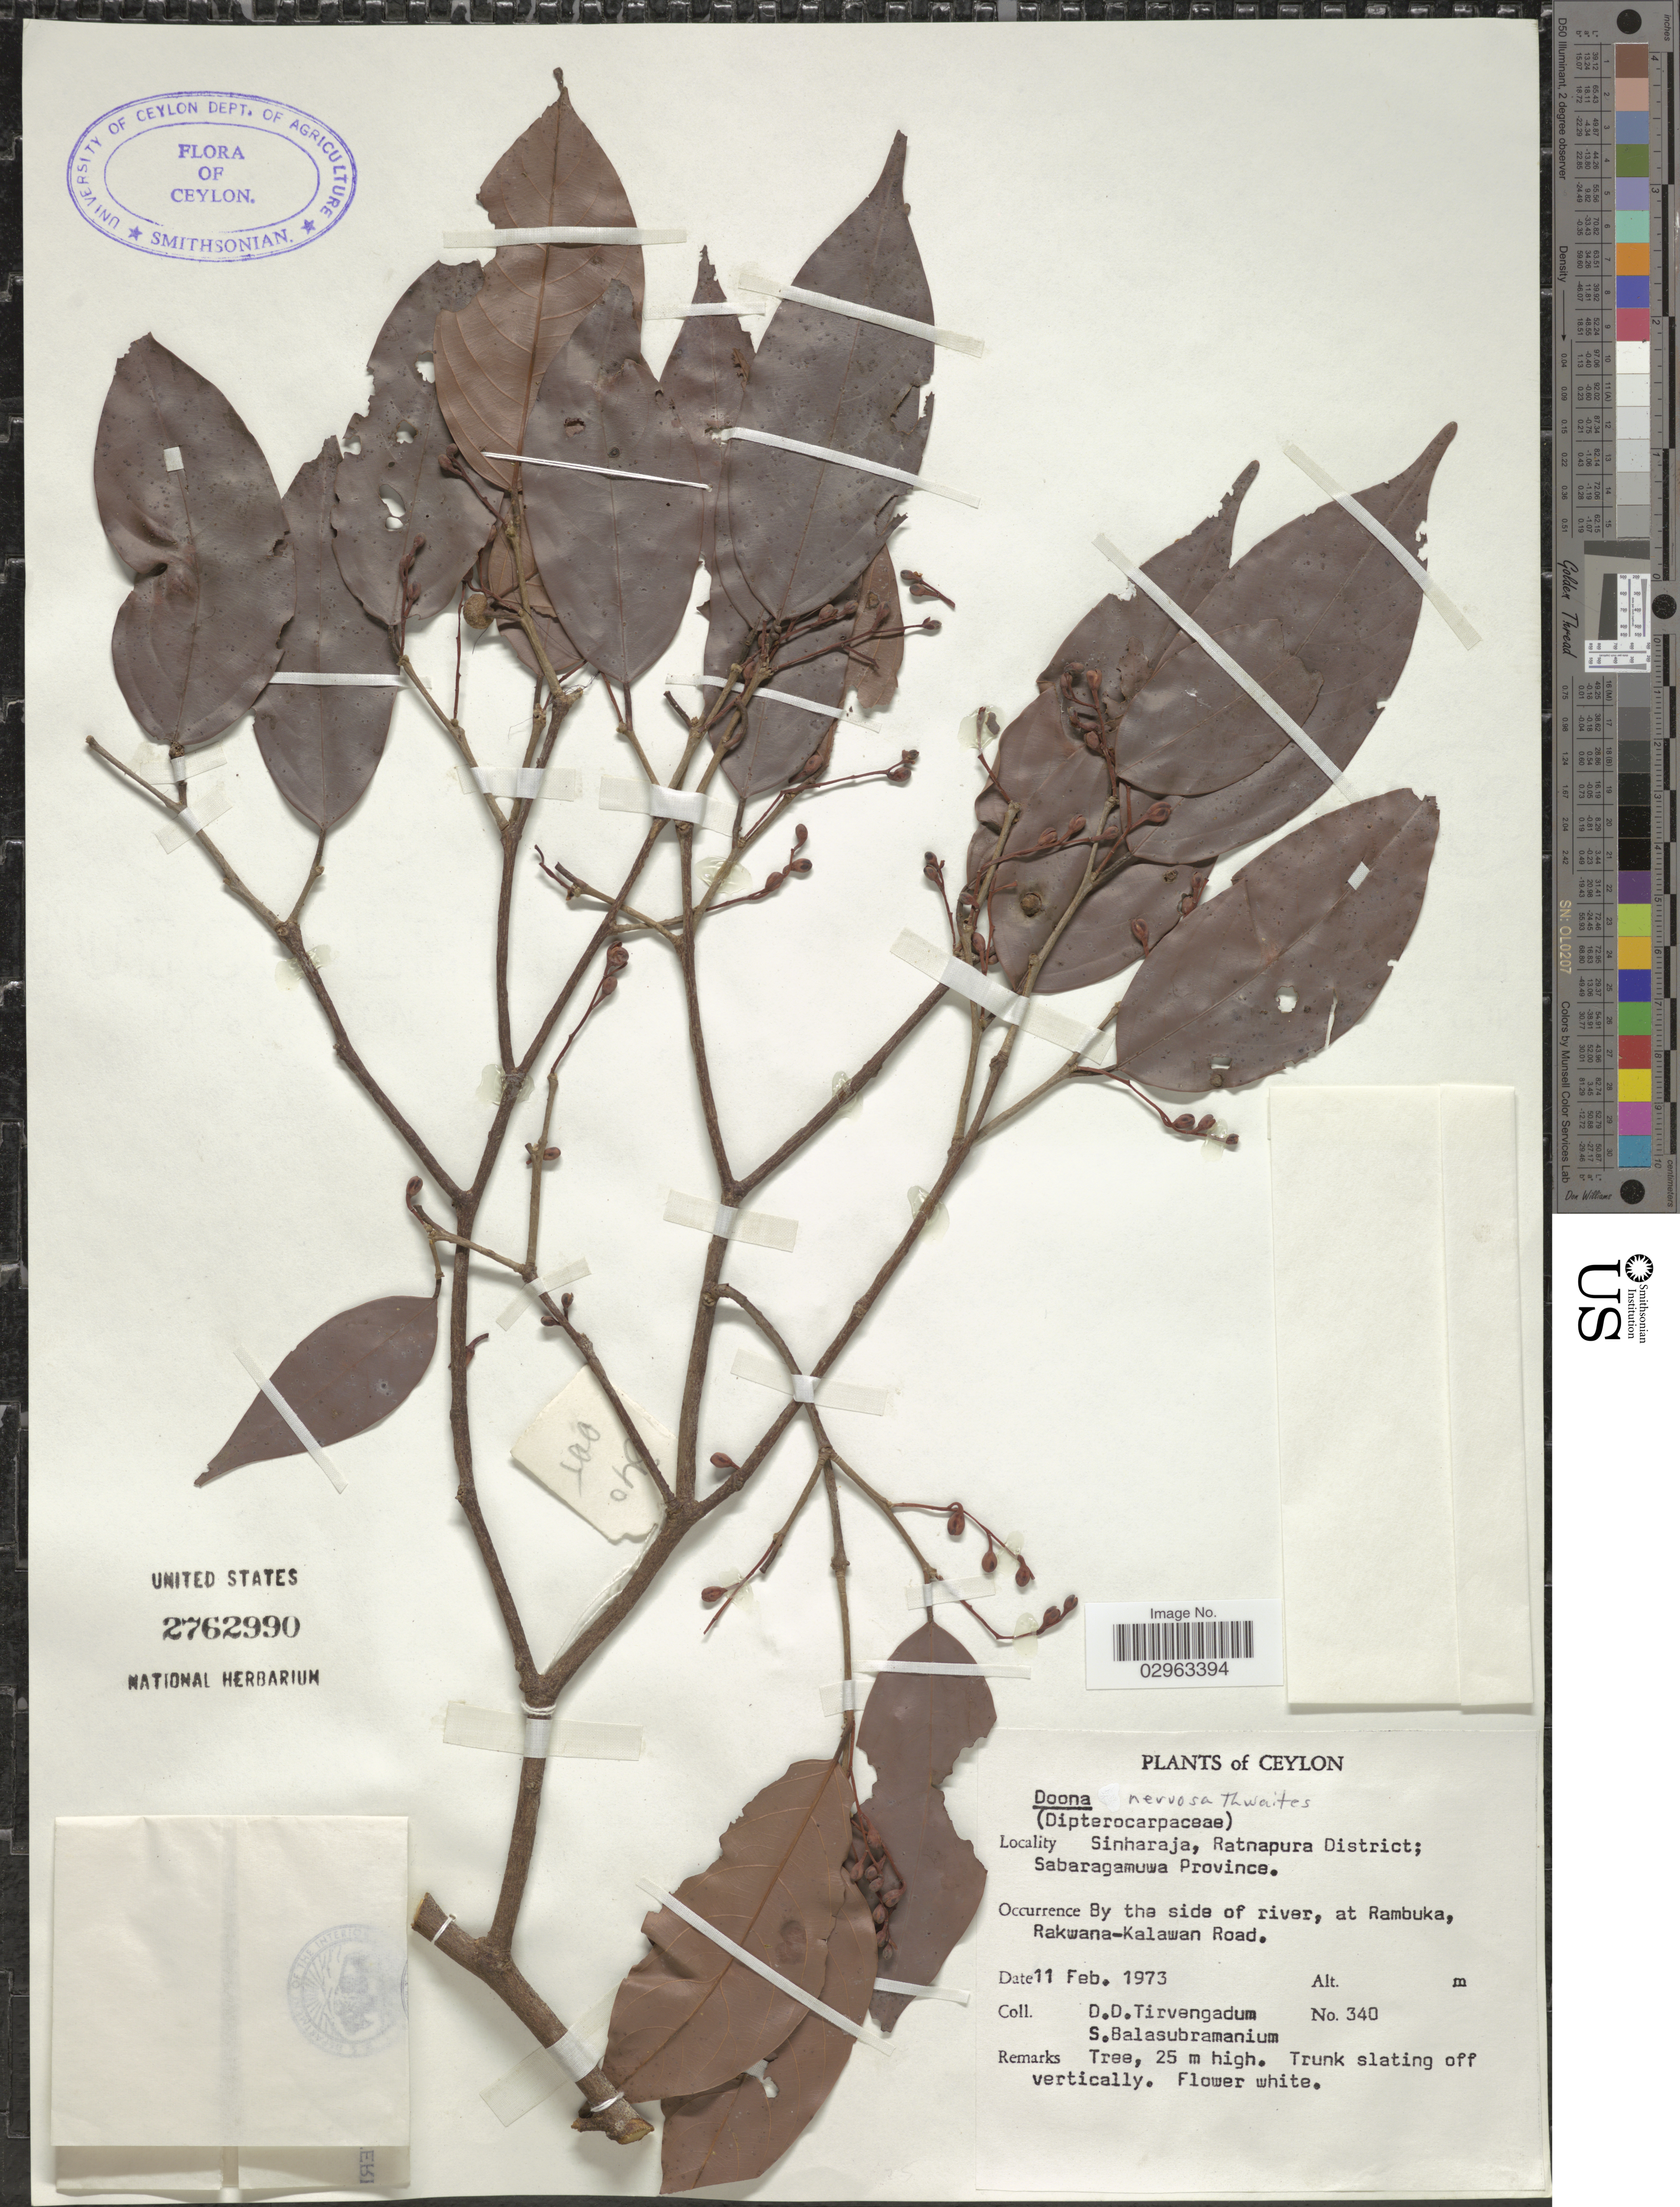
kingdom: Plantae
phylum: Tracheophyta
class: Magnoliopsida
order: Malvales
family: Dipterocarpaceae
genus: Doona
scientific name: Doona nervosa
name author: Thwaites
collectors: D. Tirvengadum & S. Balasubramanium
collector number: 340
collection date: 1973-02-11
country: Sri Lanka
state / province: Sabaragamuwa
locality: Ceylon. Sinharaja, Ratnapura District. By the side of river, at Rambuka, Rakwana-Kalawan Road.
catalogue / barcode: US 2762990